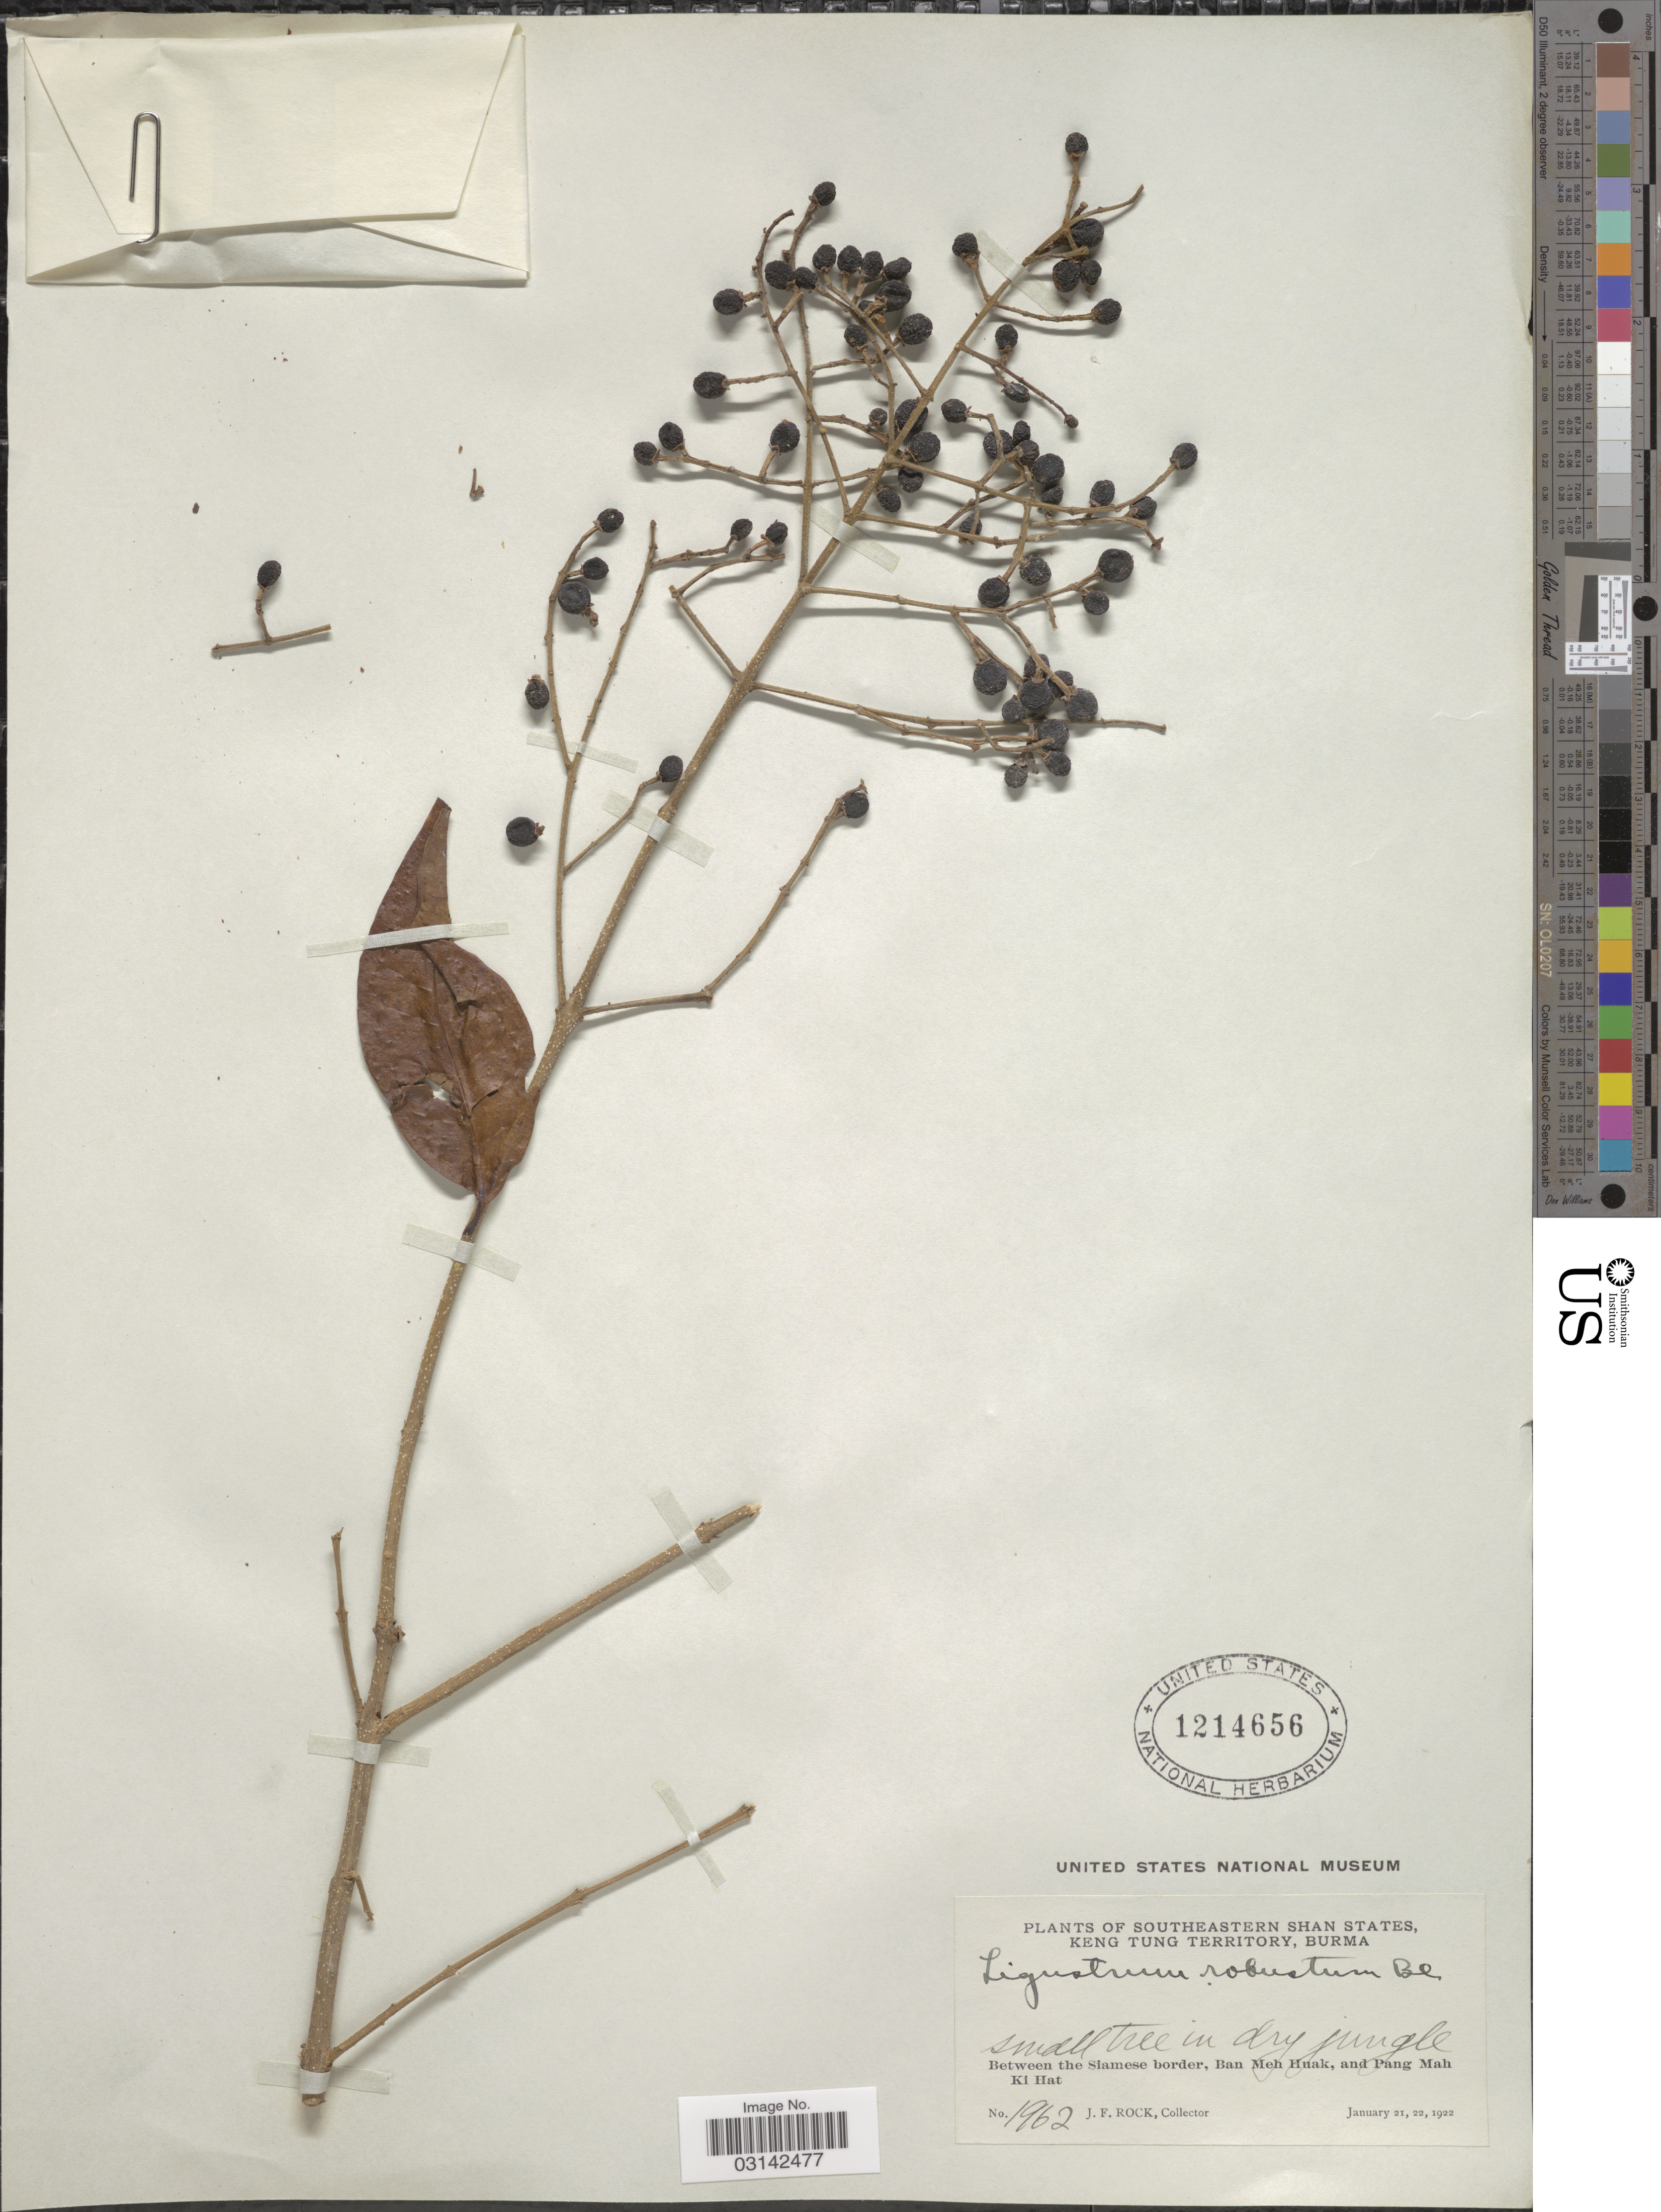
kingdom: Plantae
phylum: Tracheophyta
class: Magnoliopsida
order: Lamiales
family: Oleaceae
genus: Ligustrum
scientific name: Ligustrum robustum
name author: (Roxb.) Blume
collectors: J. Rock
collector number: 1962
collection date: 1922-01-21/1922-01-22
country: Myanmar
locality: Southeastern Shan States, Keng Tung Territory, Burma. Between the Siamese border, Ban Meh Huak, and Pang Mah Ki Hat.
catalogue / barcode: US 1214656